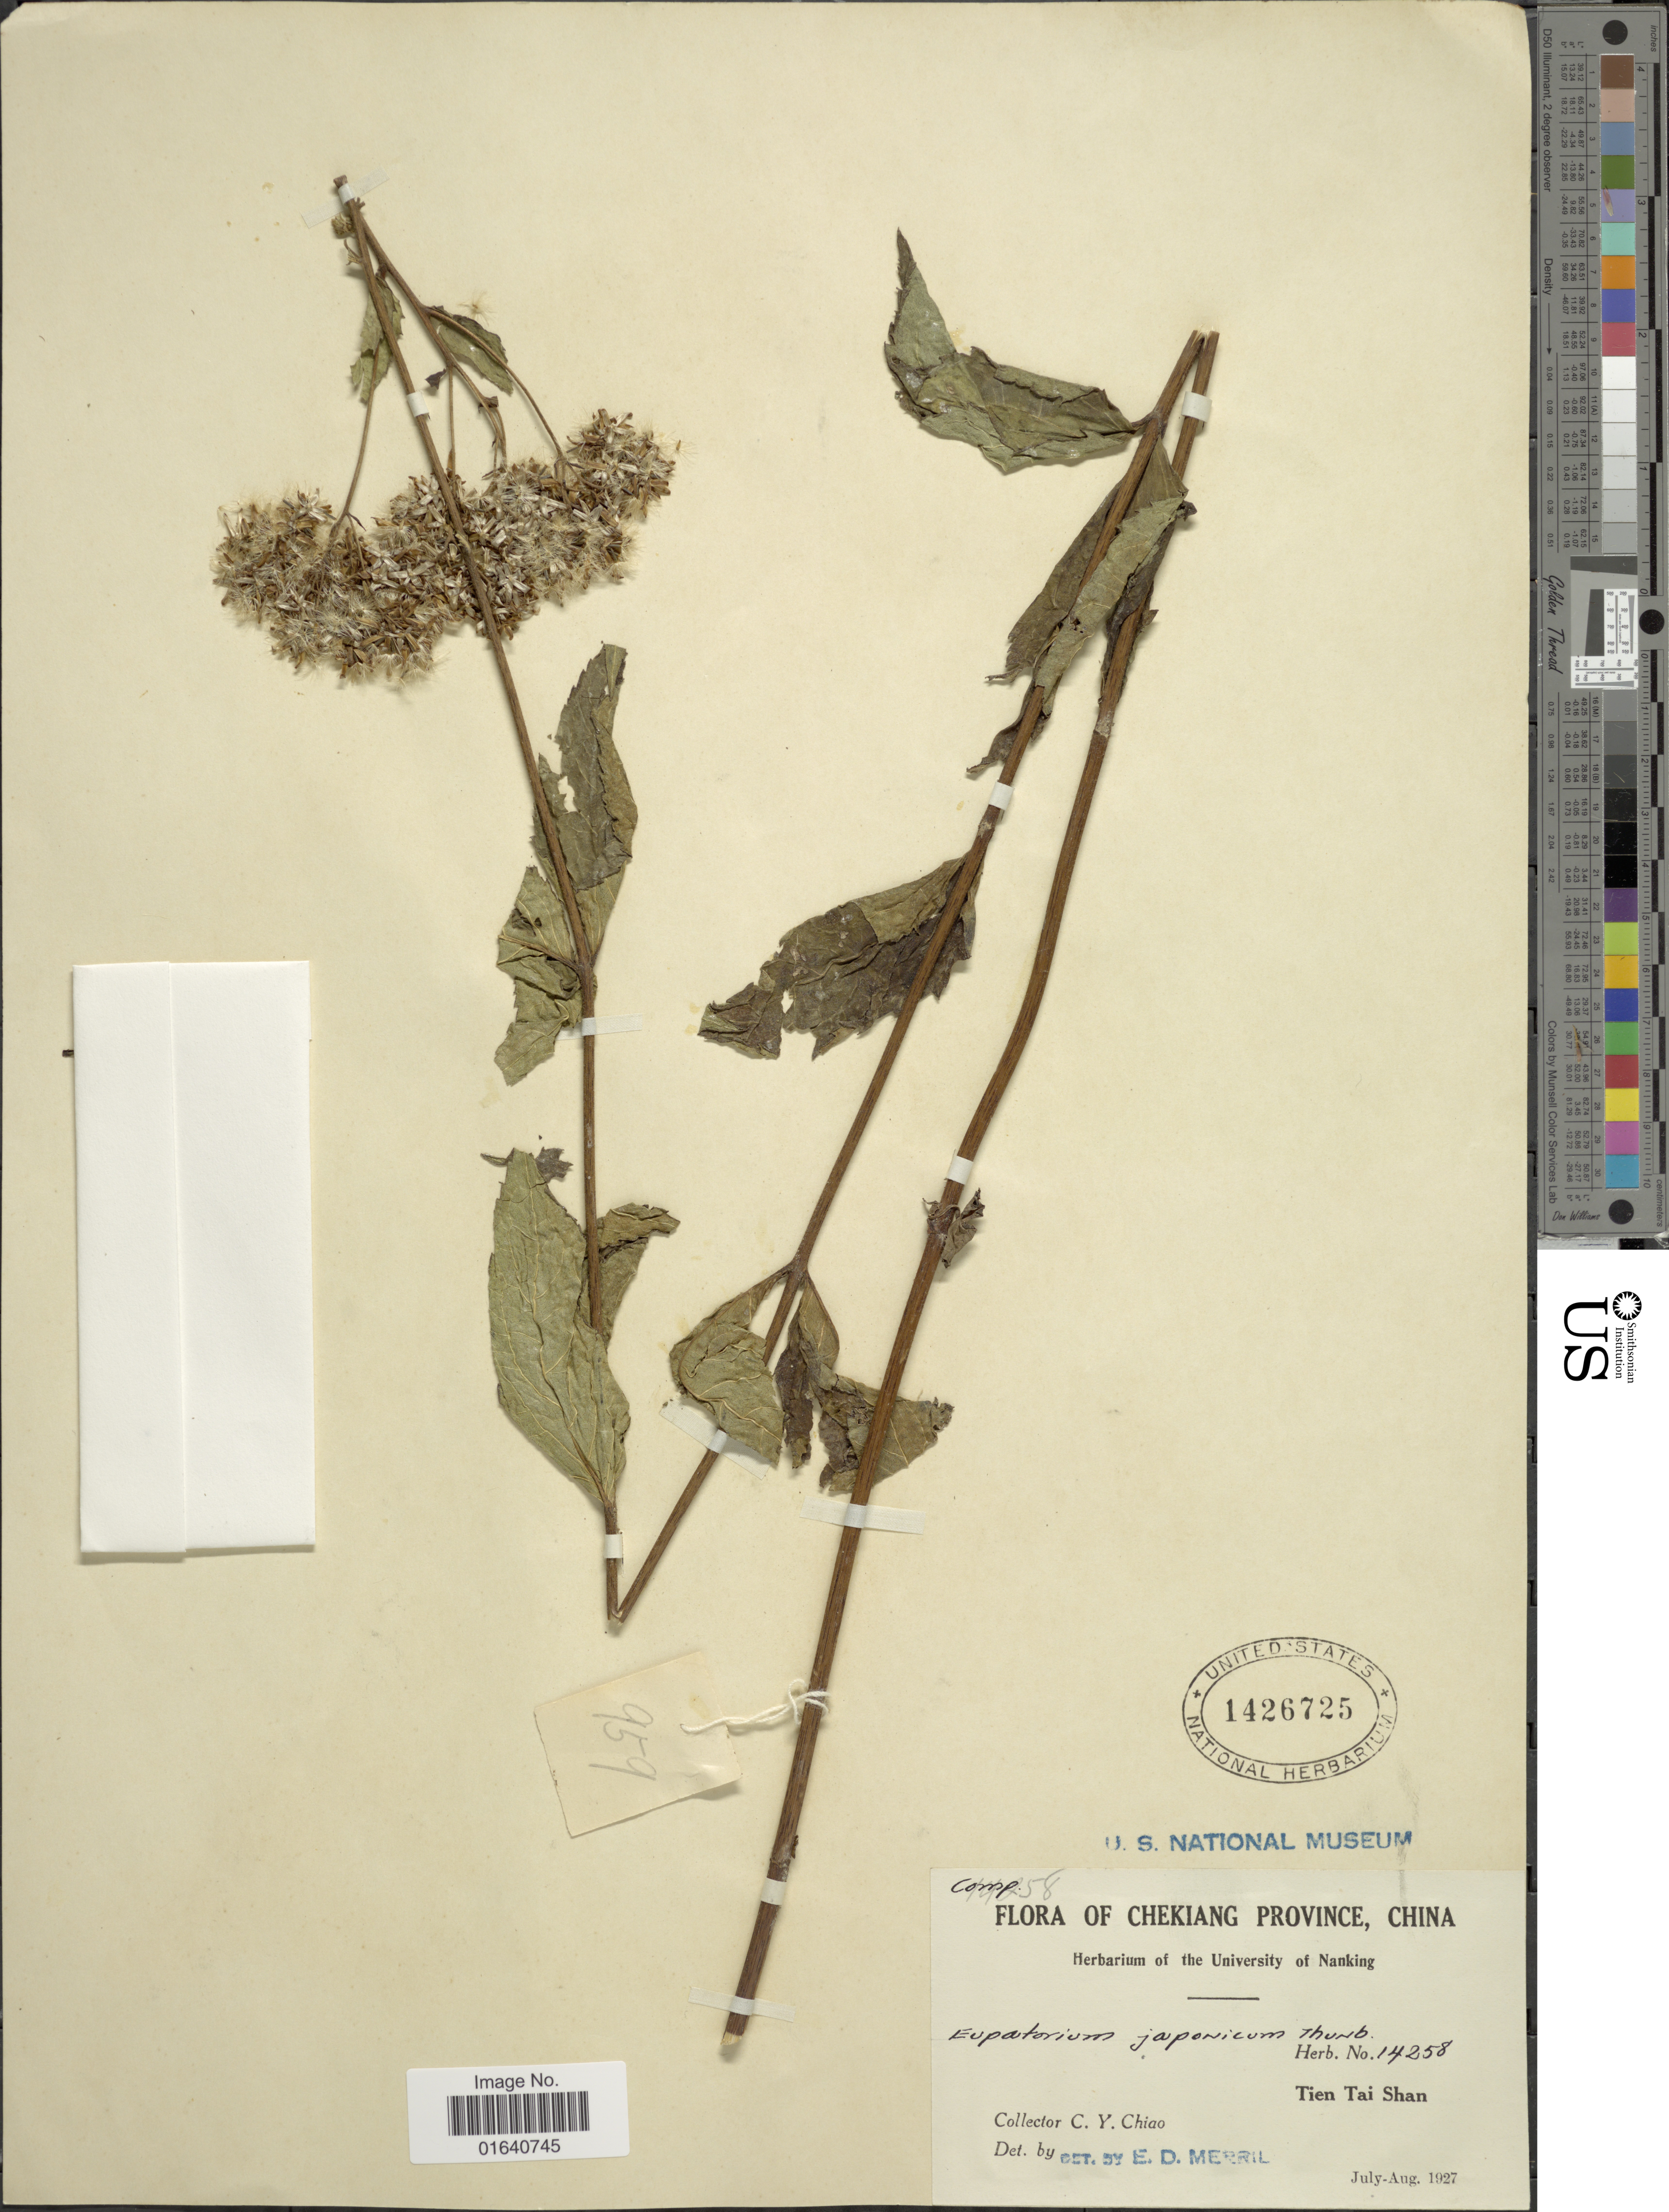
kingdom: Plantae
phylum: Tracheophyta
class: Magnoliopsida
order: Asterales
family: Asteraceae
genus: Eupatorium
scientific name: Eupatorium japonicum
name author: Thunb.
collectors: C. Y. Chiao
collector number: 14258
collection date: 1927-07/1927-08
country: China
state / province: Zhejiang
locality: Chekian Province, Rien Tai Shan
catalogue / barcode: US 1426725